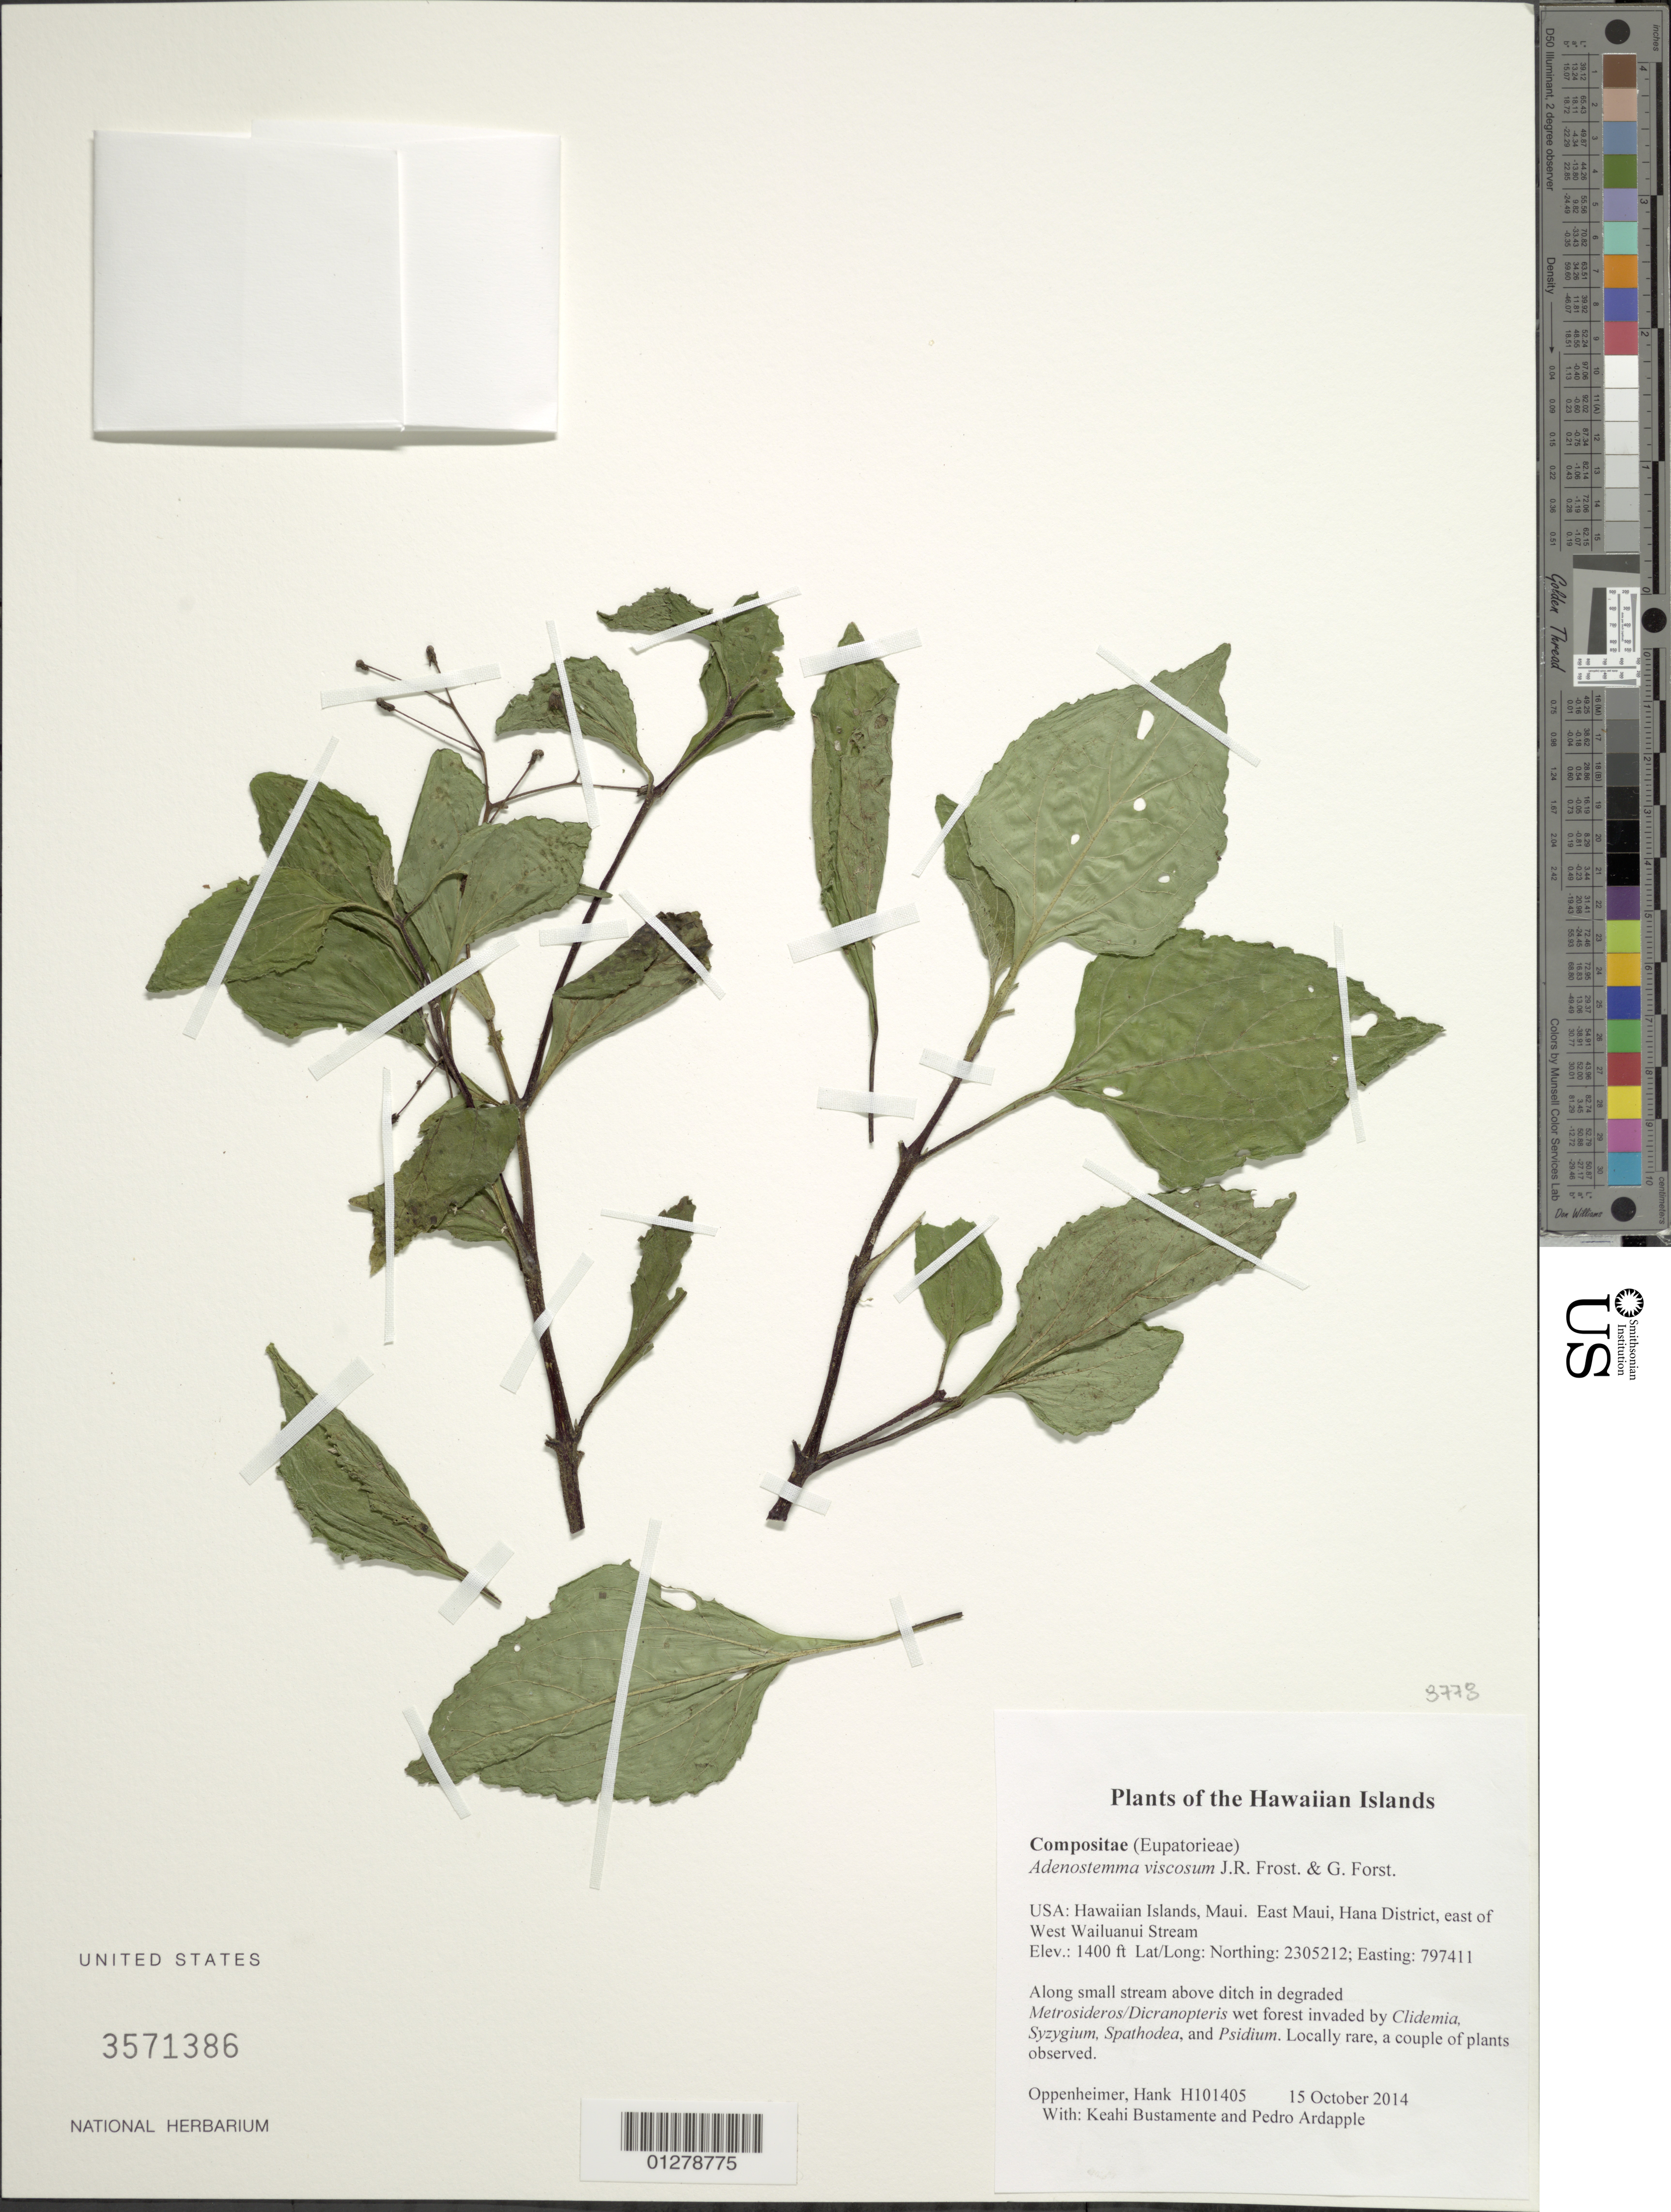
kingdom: Plantae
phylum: Tracheophyta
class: Magnoliopsida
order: Asterales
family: Asteraceae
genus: Adenostemma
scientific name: Adenostemma viscosum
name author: J.R. Forst. & G. Forst.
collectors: H. Oppenheimer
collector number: H101405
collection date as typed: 15 Oct 2014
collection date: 2014-10-15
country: United States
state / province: Hawaii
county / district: Maui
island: Maui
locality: East Maui, Hana District, est of West Wailuanui Stream.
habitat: Along small stream above ditch in degraded Metrosideros/Dicranopteris wet forest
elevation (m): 427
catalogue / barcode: US 3571386